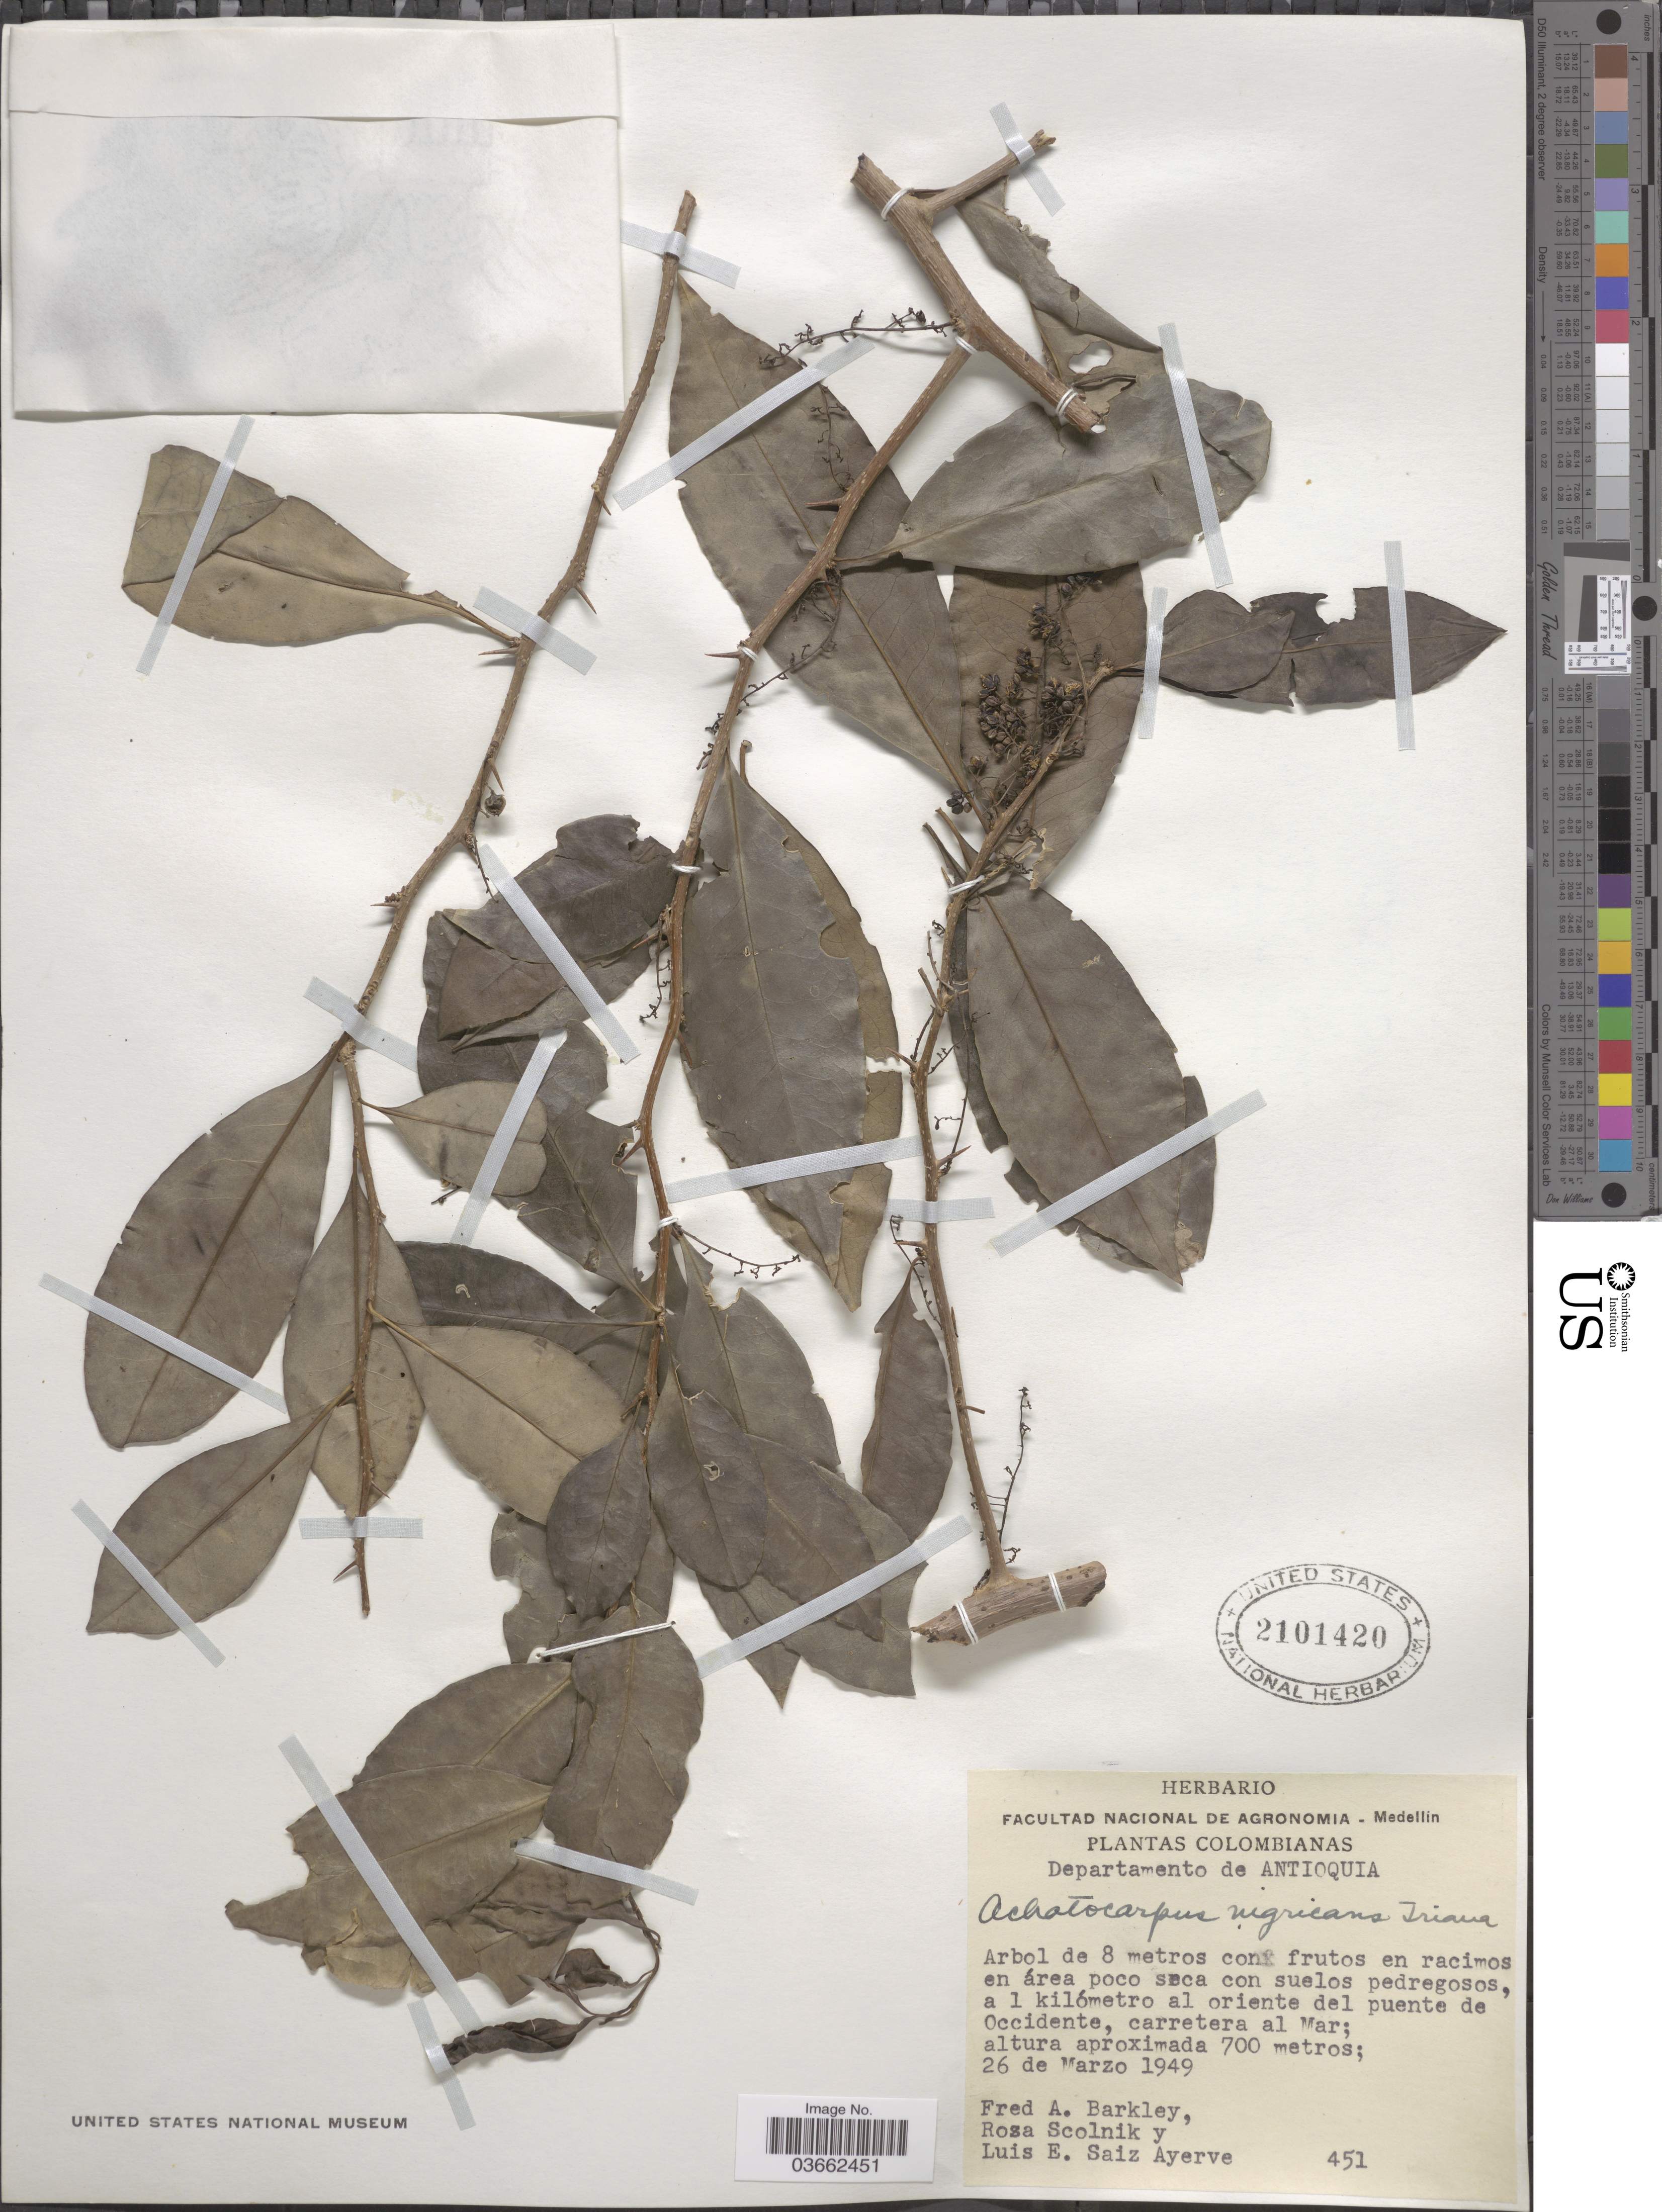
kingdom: Plantae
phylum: Tracheophyta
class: Magnoliopsida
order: Caryophyllales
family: Achatocarpaceae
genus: Achatocarpus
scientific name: Achatocarpus nigricans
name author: Triana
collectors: F. A. Barkley, R. Scolnik & L. Saiz A.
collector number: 451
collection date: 1949-03-26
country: Colombia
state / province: Antioquia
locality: Departamento de Antioquia. 1 kilómetro al oriente del puente de Occidente, carretera al Mar.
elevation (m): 700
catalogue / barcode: US 2101420